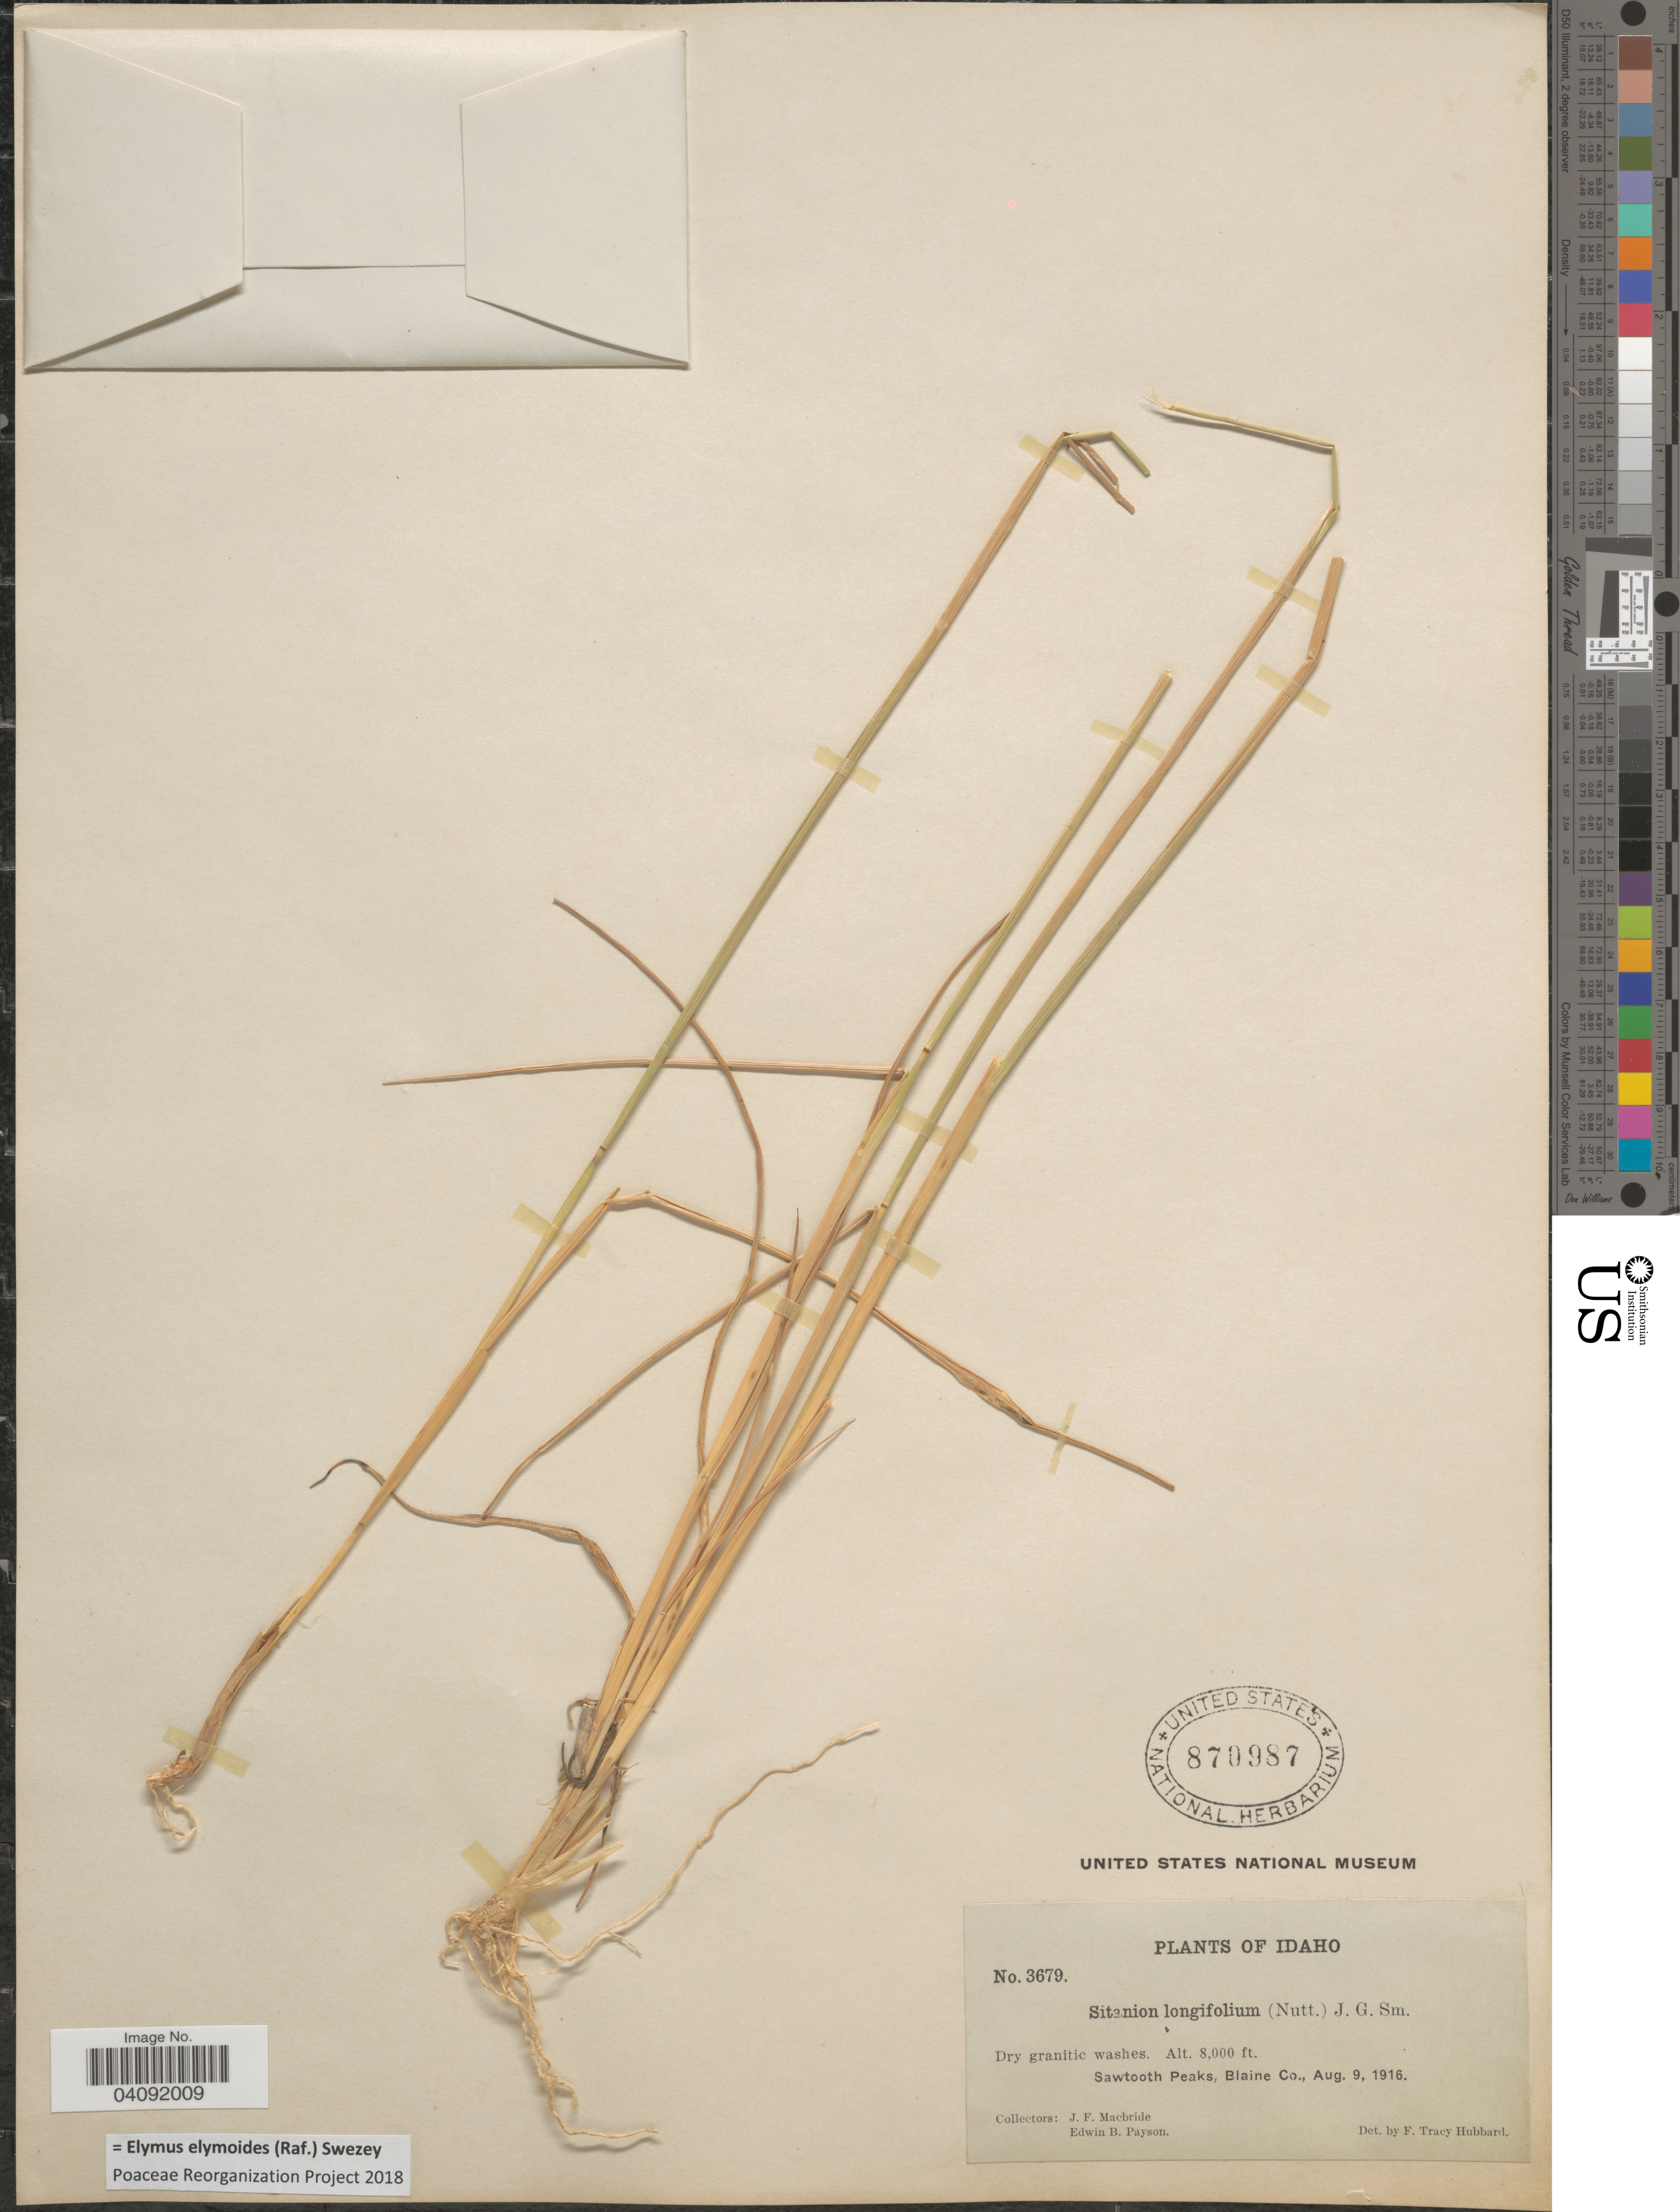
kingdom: Plantae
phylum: Tracheophyta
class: Liliopsida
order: Poales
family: Poaceae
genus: Elymus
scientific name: Elymus elymoides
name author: (Raf.) Swezey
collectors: J. F. Macbride & E. B. Payson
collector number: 3679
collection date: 1916-08-09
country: United States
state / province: Idaho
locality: Sawtooth Peaks, Blaine Co.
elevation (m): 2438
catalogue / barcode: US 870987